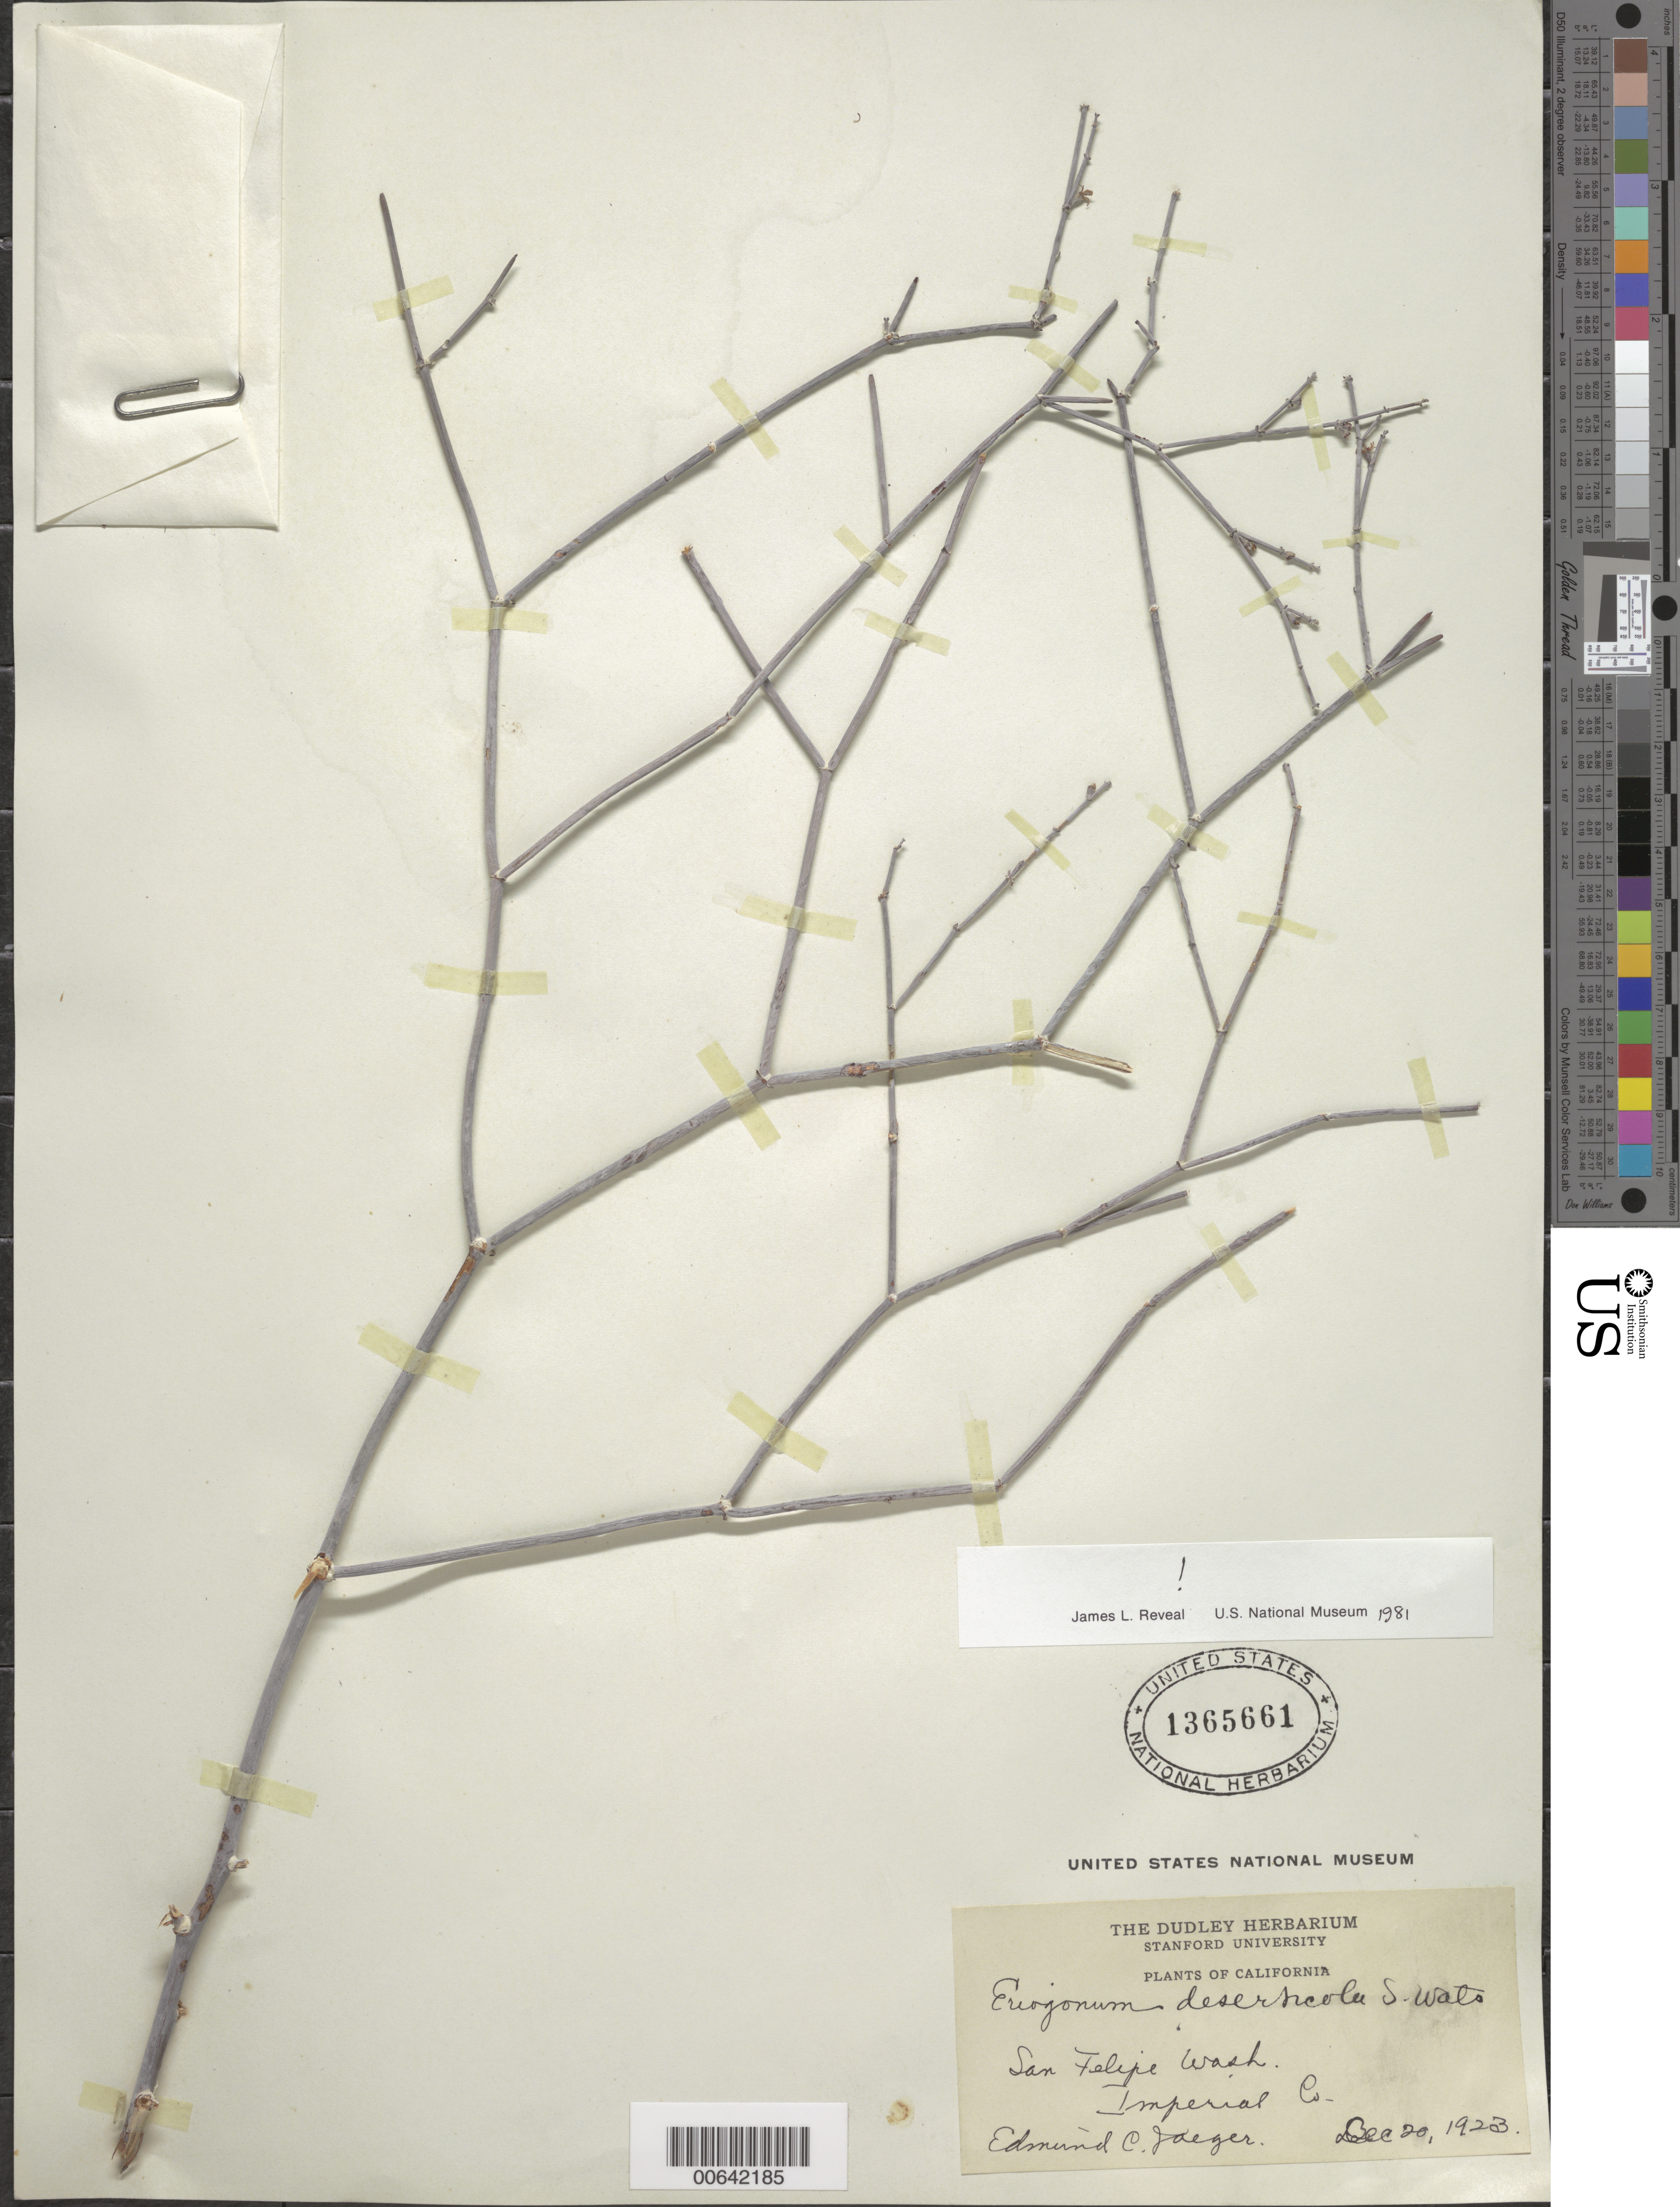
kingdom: Plantae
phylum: Tracheophyta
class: Magnoliopsida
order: Caryophyllales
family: Polygonaceae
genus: Eriogonum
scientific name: Eriogonum deserticola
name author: S. Watson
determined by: Reveal, J. L.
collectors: E. Jaeger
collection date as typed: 20 Dec 1923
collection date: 1923-12-20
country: United States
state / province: California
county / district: Imperial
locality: San Felipe Wash.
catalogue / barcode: US 1365661